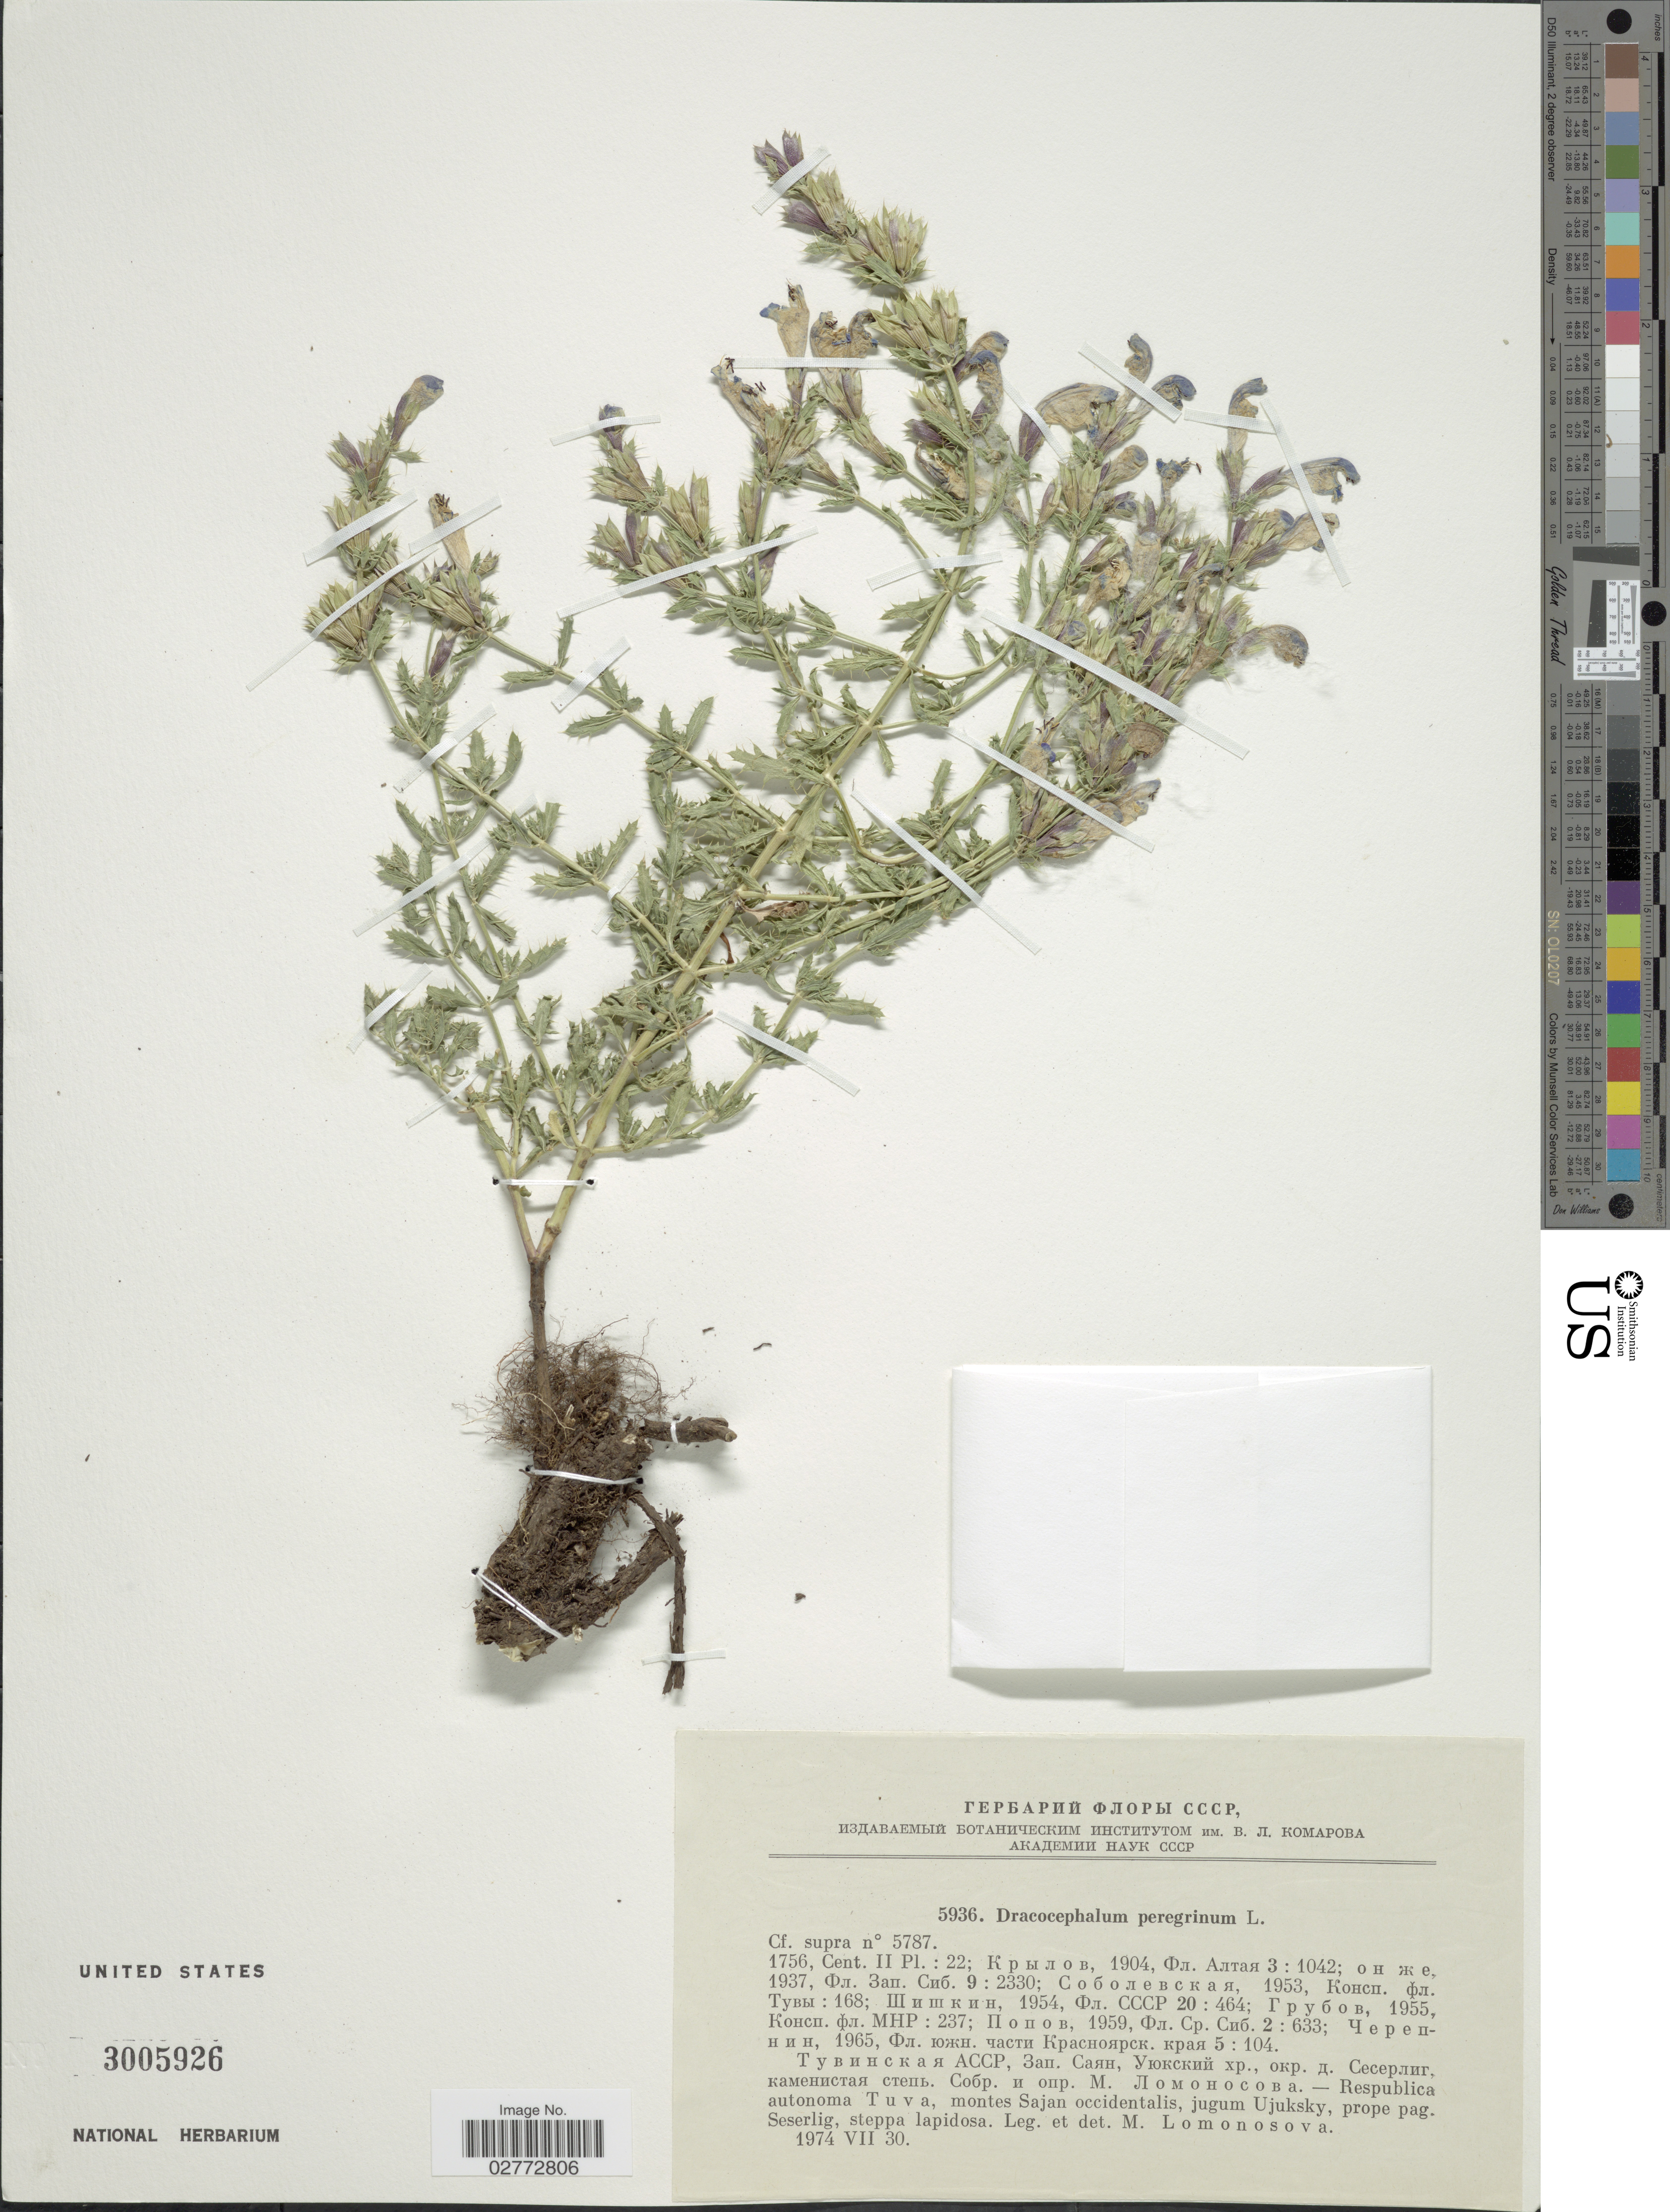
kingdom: Plantae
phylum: Tracheophyta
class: Magnoliopsida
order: Lamiales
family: Lamiaceae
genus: Dracocephalum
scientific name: Dracocephalum peregrinum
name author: L.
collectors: M. Lomonosova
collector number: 5936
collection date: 1974-07-30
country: Russian Federation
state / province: Tuva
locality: Respublica autonoma Tuva, montes Sajan occidentalis, jugum Ujuksky, prope pag. Seserlig, steppe lapidosa.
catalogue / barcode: US 3005926